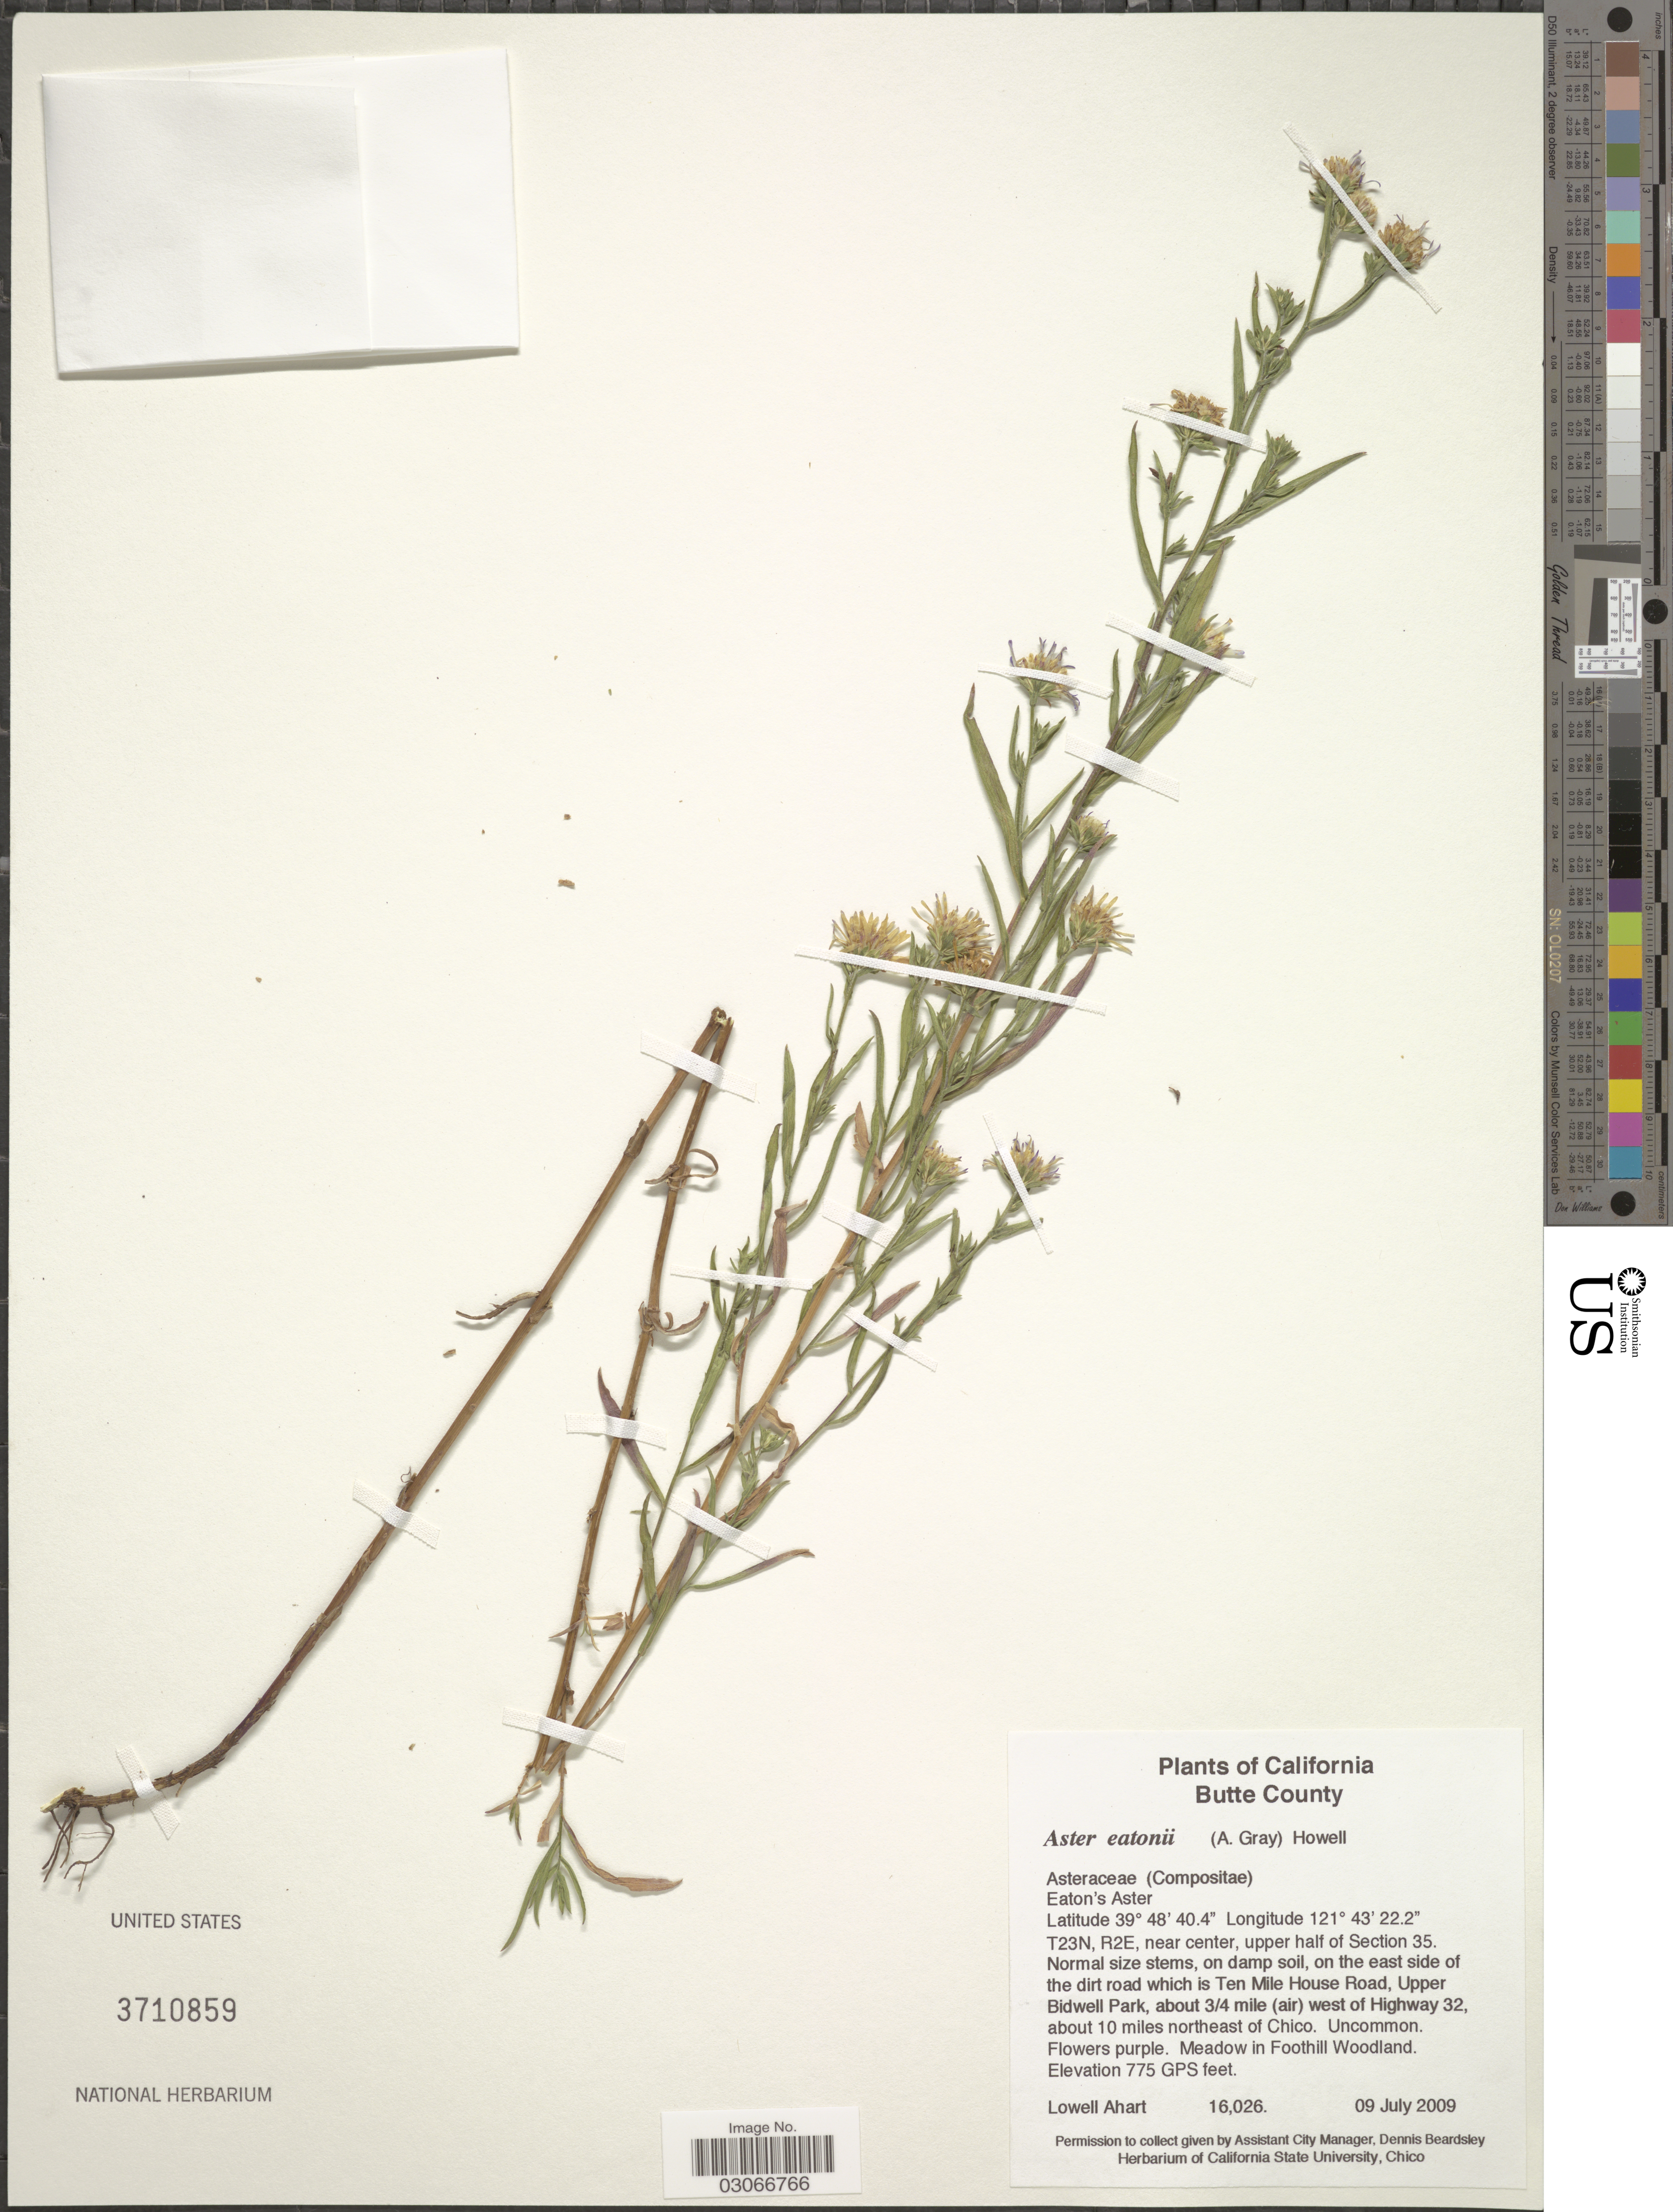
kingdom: Plantae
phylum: Tracheophyta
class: Magnoliopsida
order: Asterales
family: Asteraceae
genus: Aster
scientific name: Aster eatonii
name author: (A. Gray) Howell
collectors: L. Ahart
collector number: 16026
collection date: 2009-07-09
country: United States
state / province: California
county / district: Butte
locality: Butte County. T23N, R2E, near center, upper half of Secton 35. On the east side of the dirt road which is Ten Mile House Road, Upper Bidwell Park, about 3/4 mile (air) west of Highway 32, about 10 miles northeast of Chico.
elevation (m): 236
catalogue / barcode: US 3710859